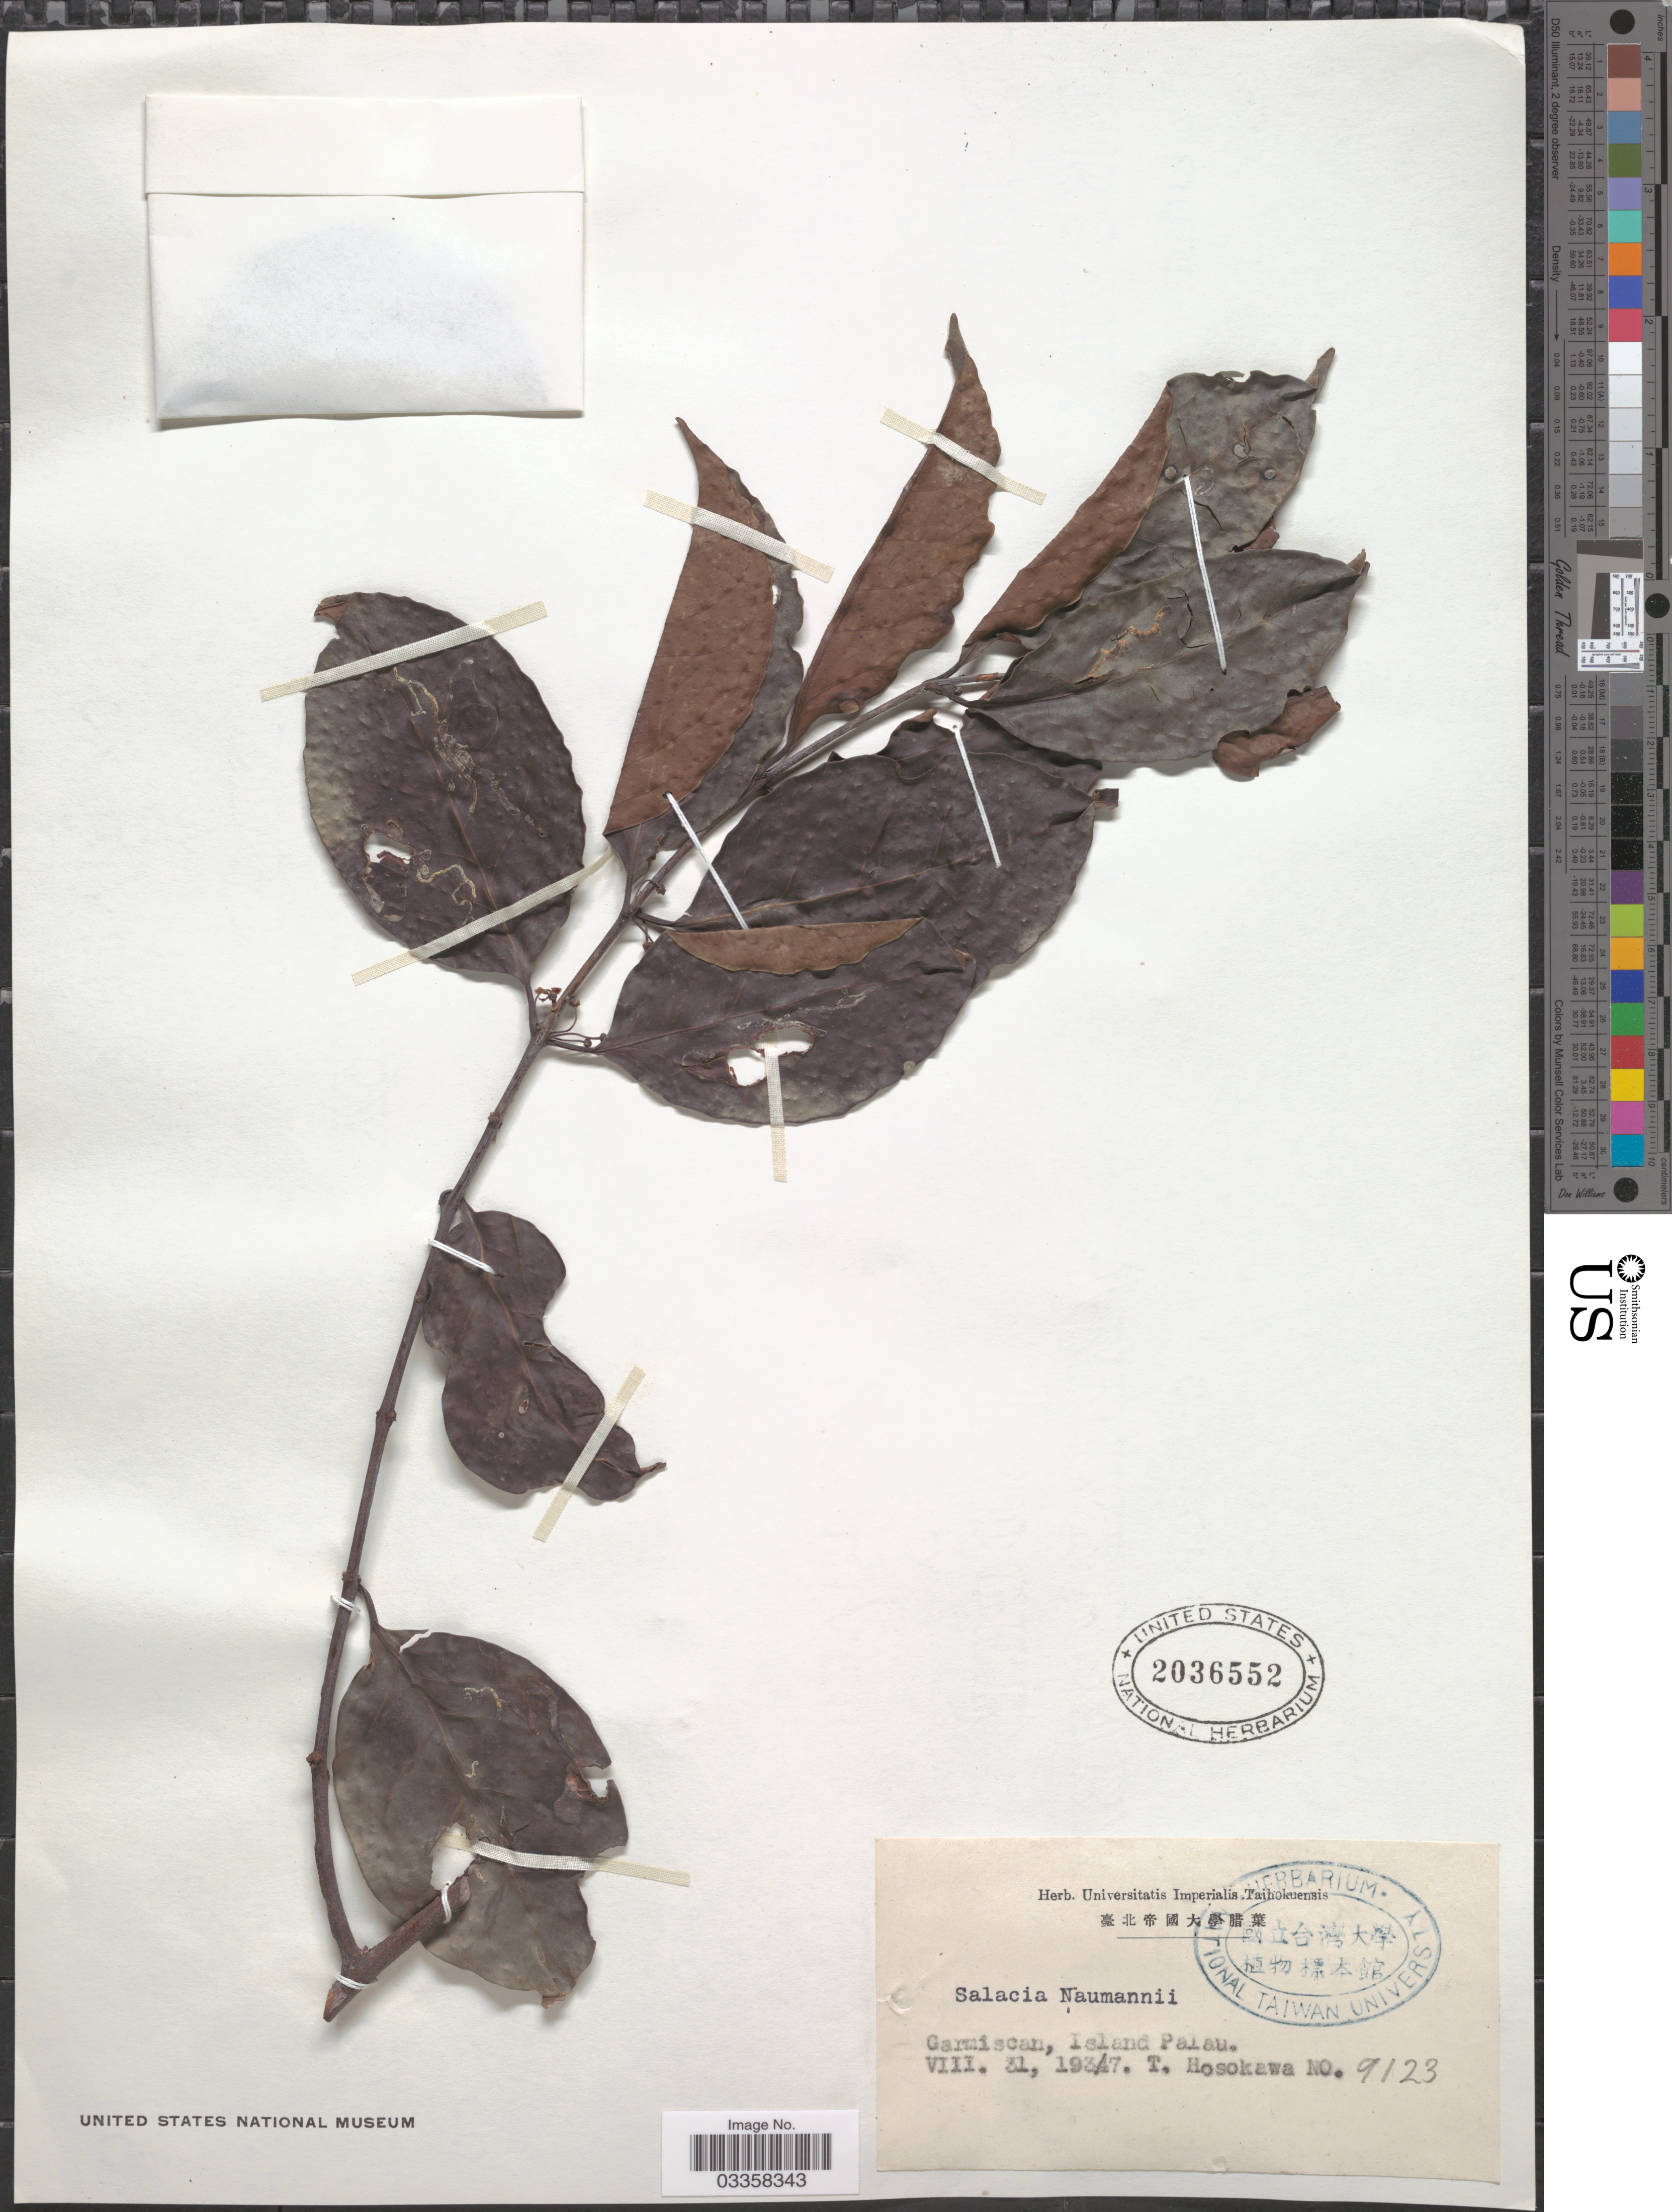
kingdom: Plantae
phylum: Tracheophyta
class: Magnoliopsida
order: Celastrales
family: Celastraceae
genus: Salacia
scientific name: Salacia prinoides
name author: (Willd.) DC.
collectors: T. Hosokawa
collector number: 9123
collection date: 1937-08-31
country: Palau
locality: Garmiscan, Island Palau.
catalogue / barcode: US 2036552